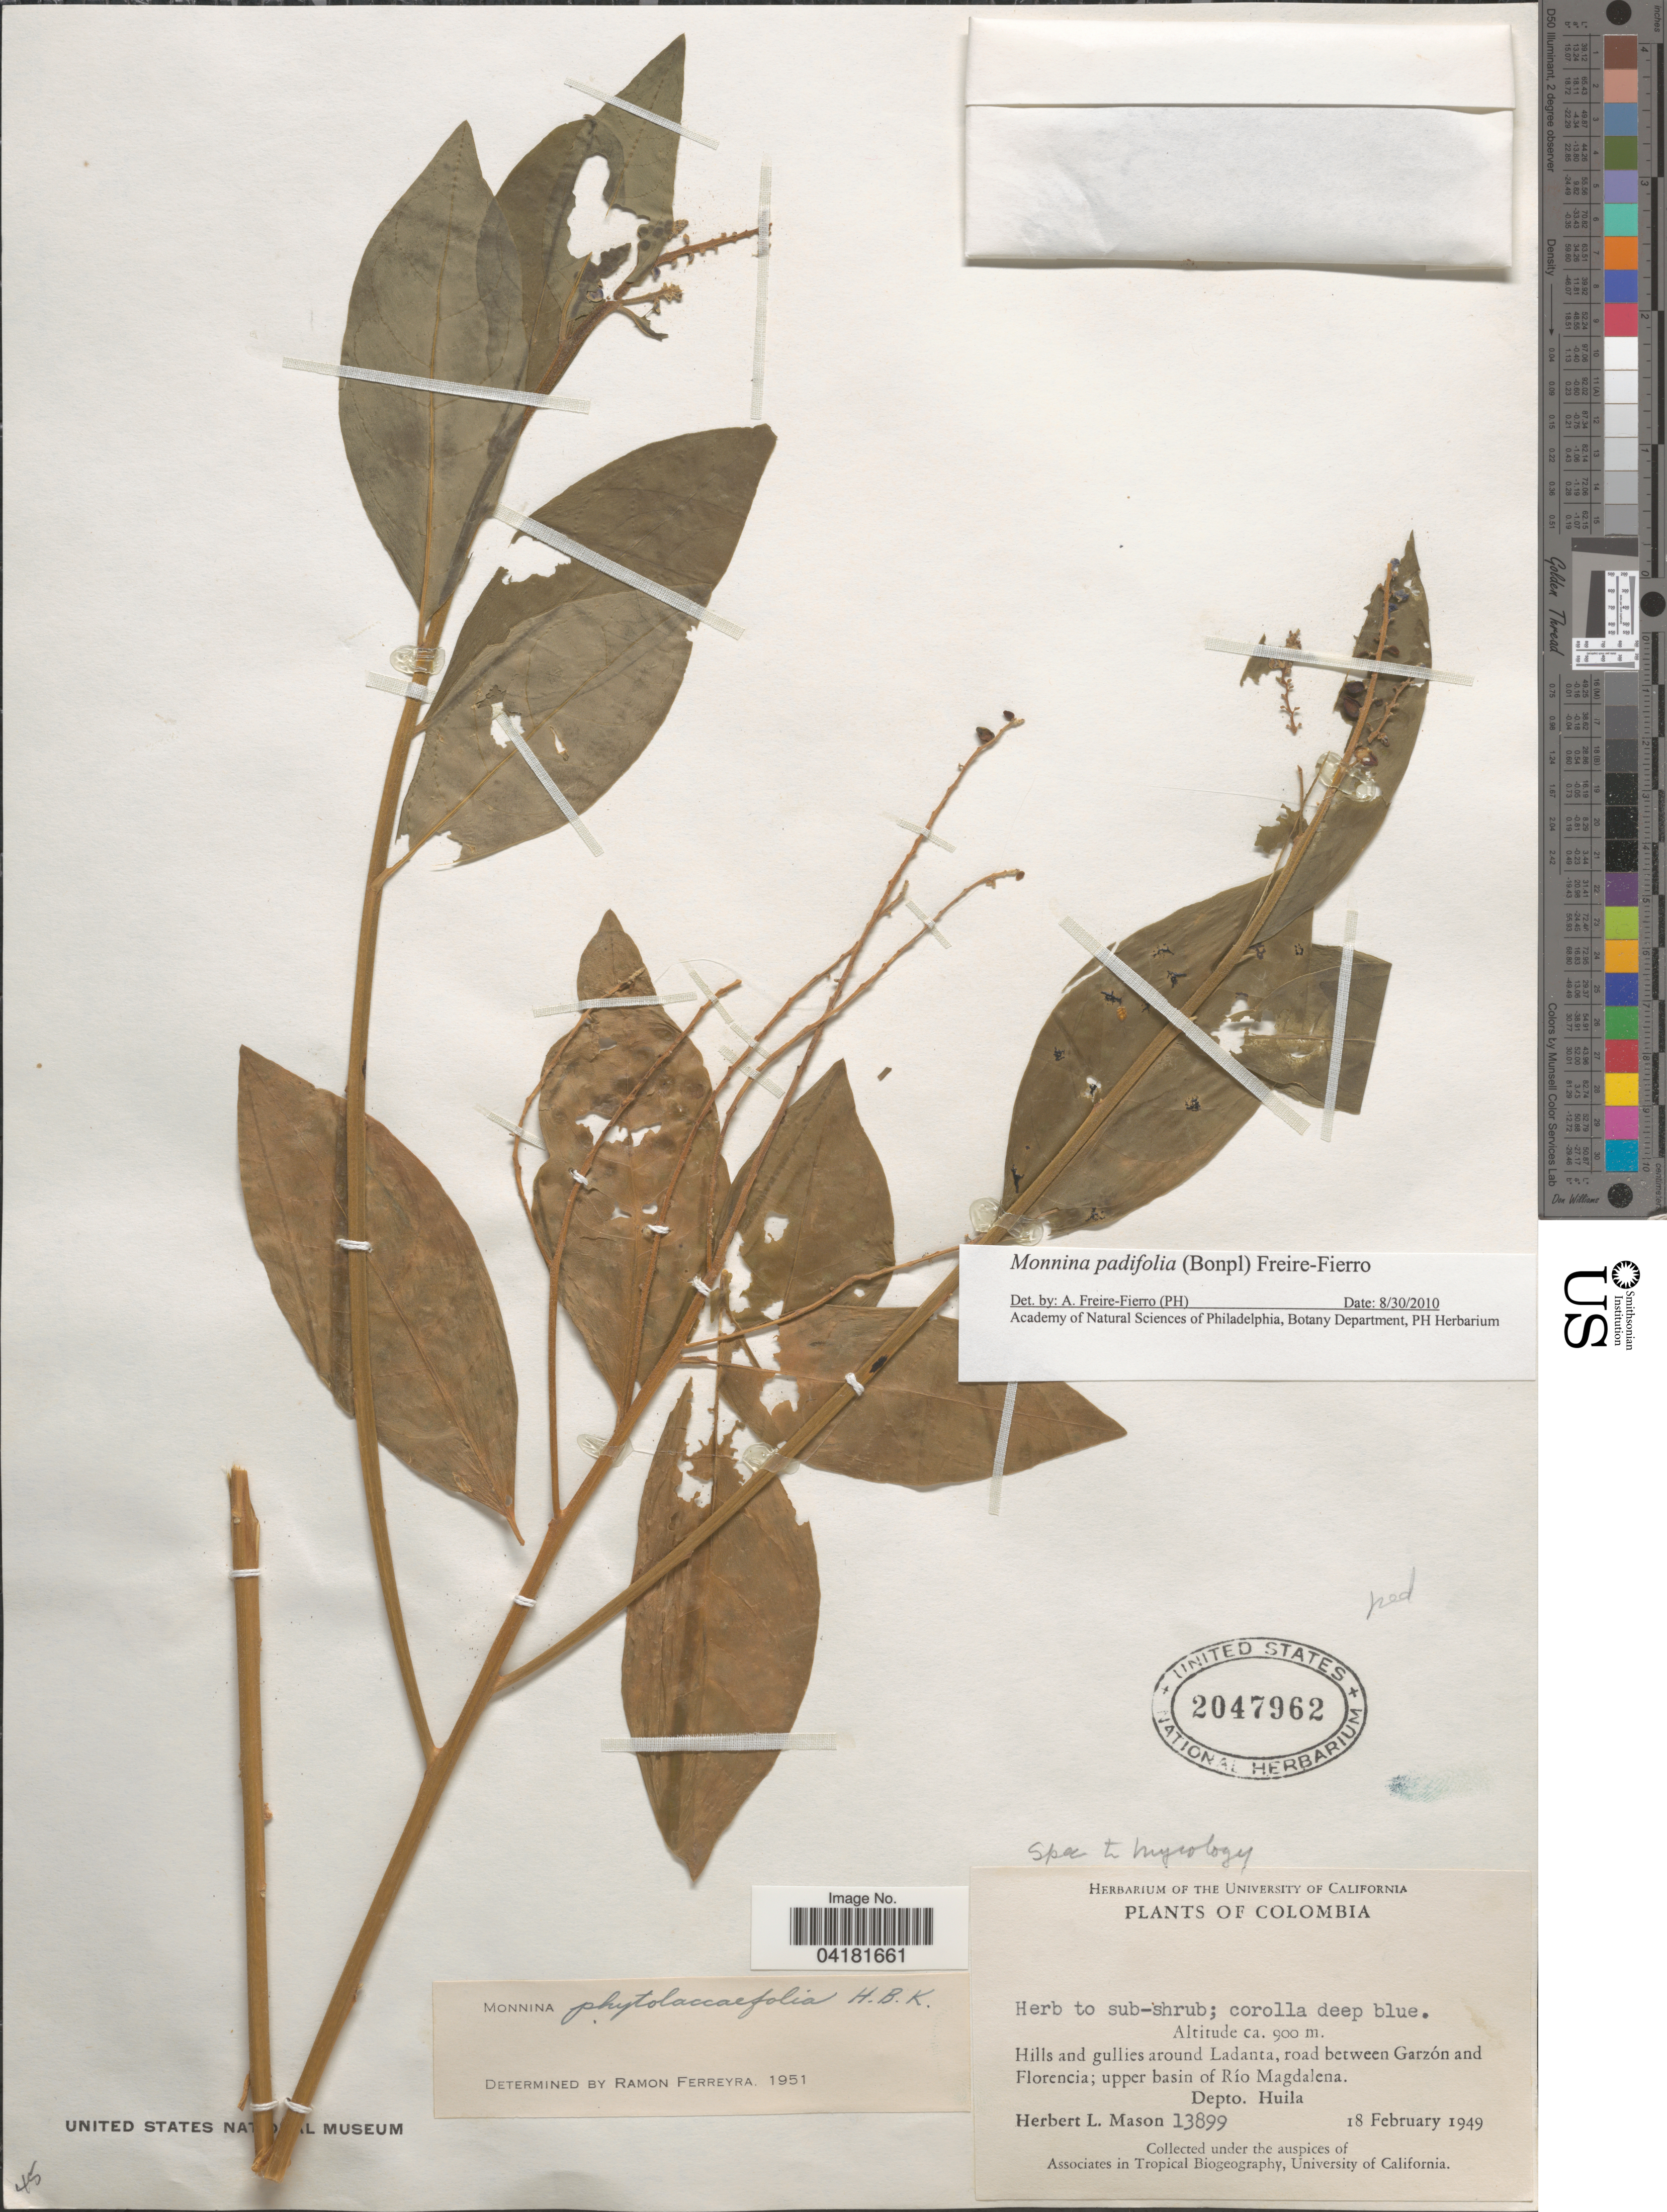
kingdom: Plantae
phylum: Tracheophyta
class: Magnoliopsida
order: Fabales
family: Polygalaceae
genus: Monnina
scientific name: Monnina padifolia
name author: (Bonpl.) Freire-Fierro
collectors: H. L. Mason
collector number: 13899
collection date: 1949-02-18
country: Colombia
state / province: Huila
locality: Hills and gullies around Ladanta, road between Garzón and Florencia; upper basin of Río Magdalena. Depto. Huila.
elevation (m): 900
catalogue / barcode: US 2047962